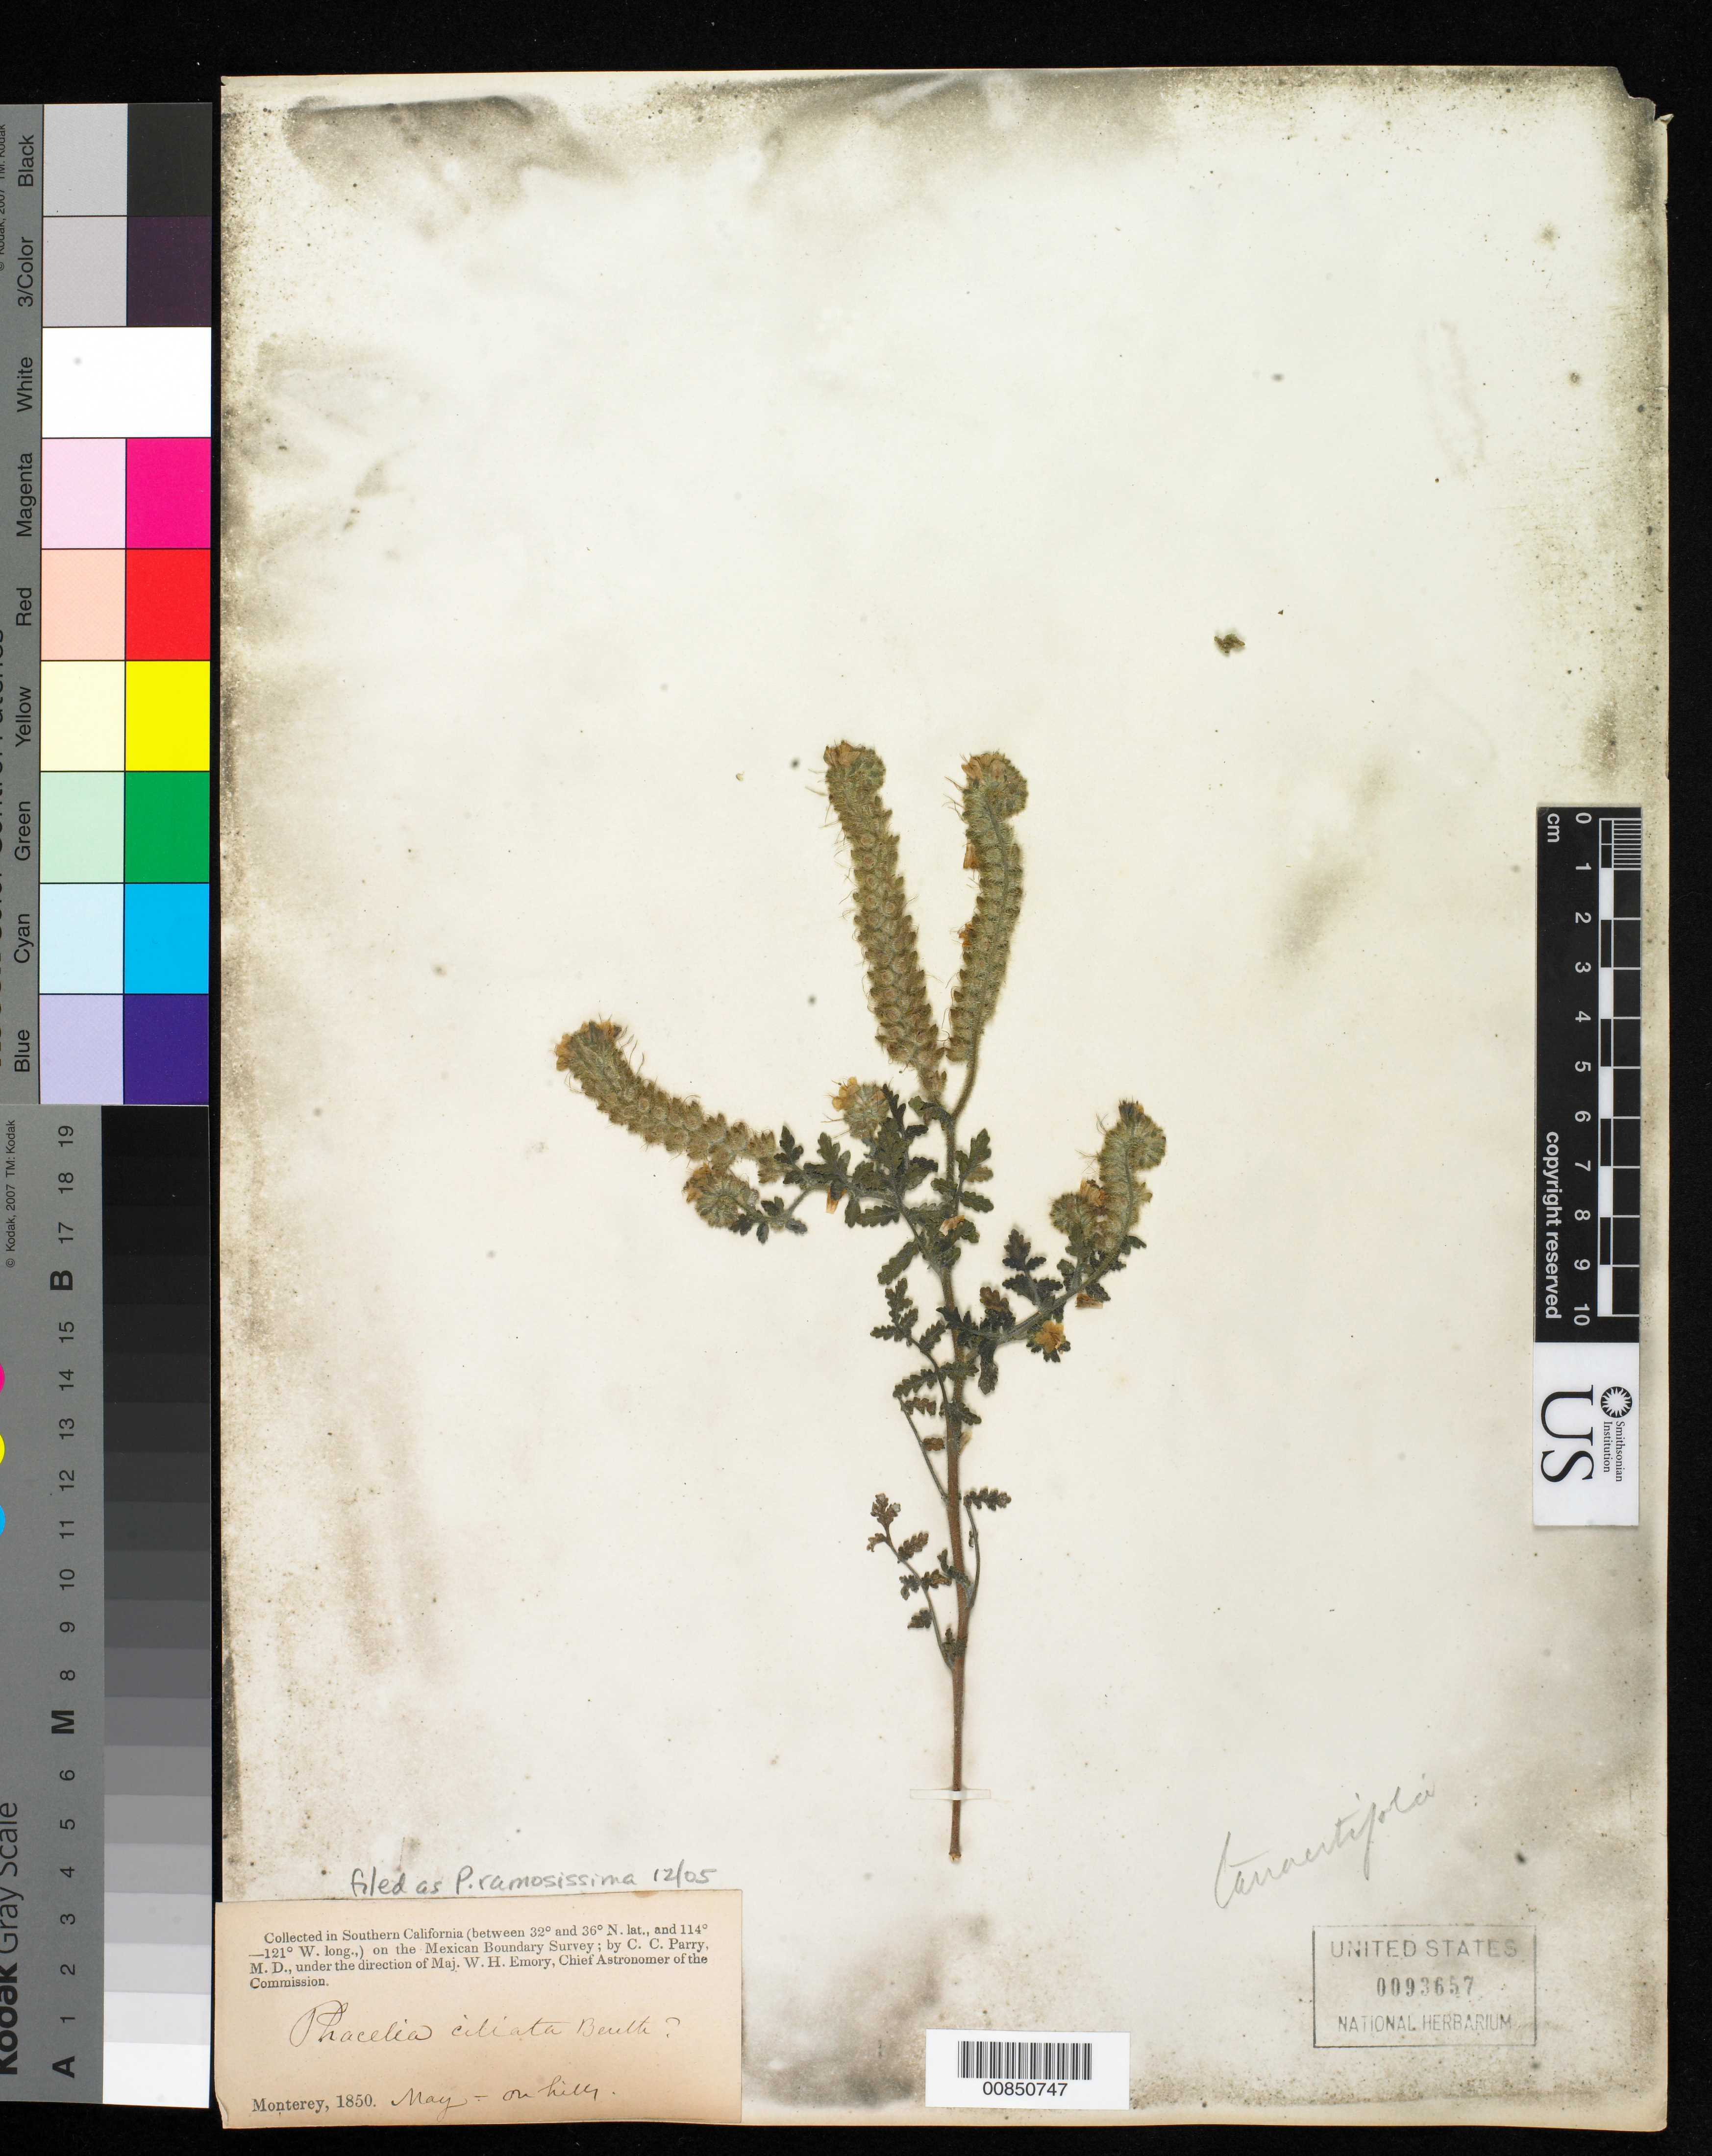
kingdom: Plantae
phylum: Tracheophyta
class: Magnoliopsida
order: Boraginales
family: Hydrophyllaceae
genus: Phacelia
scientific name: Phacelia ramosissima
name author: Douglas ex Lehm.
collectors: C. C. Parry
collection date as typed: May 1850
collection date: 1850-05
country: United States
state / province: California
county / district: Monterey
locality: Monterey, Southern California.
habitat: On hills.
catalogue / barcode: US 93657